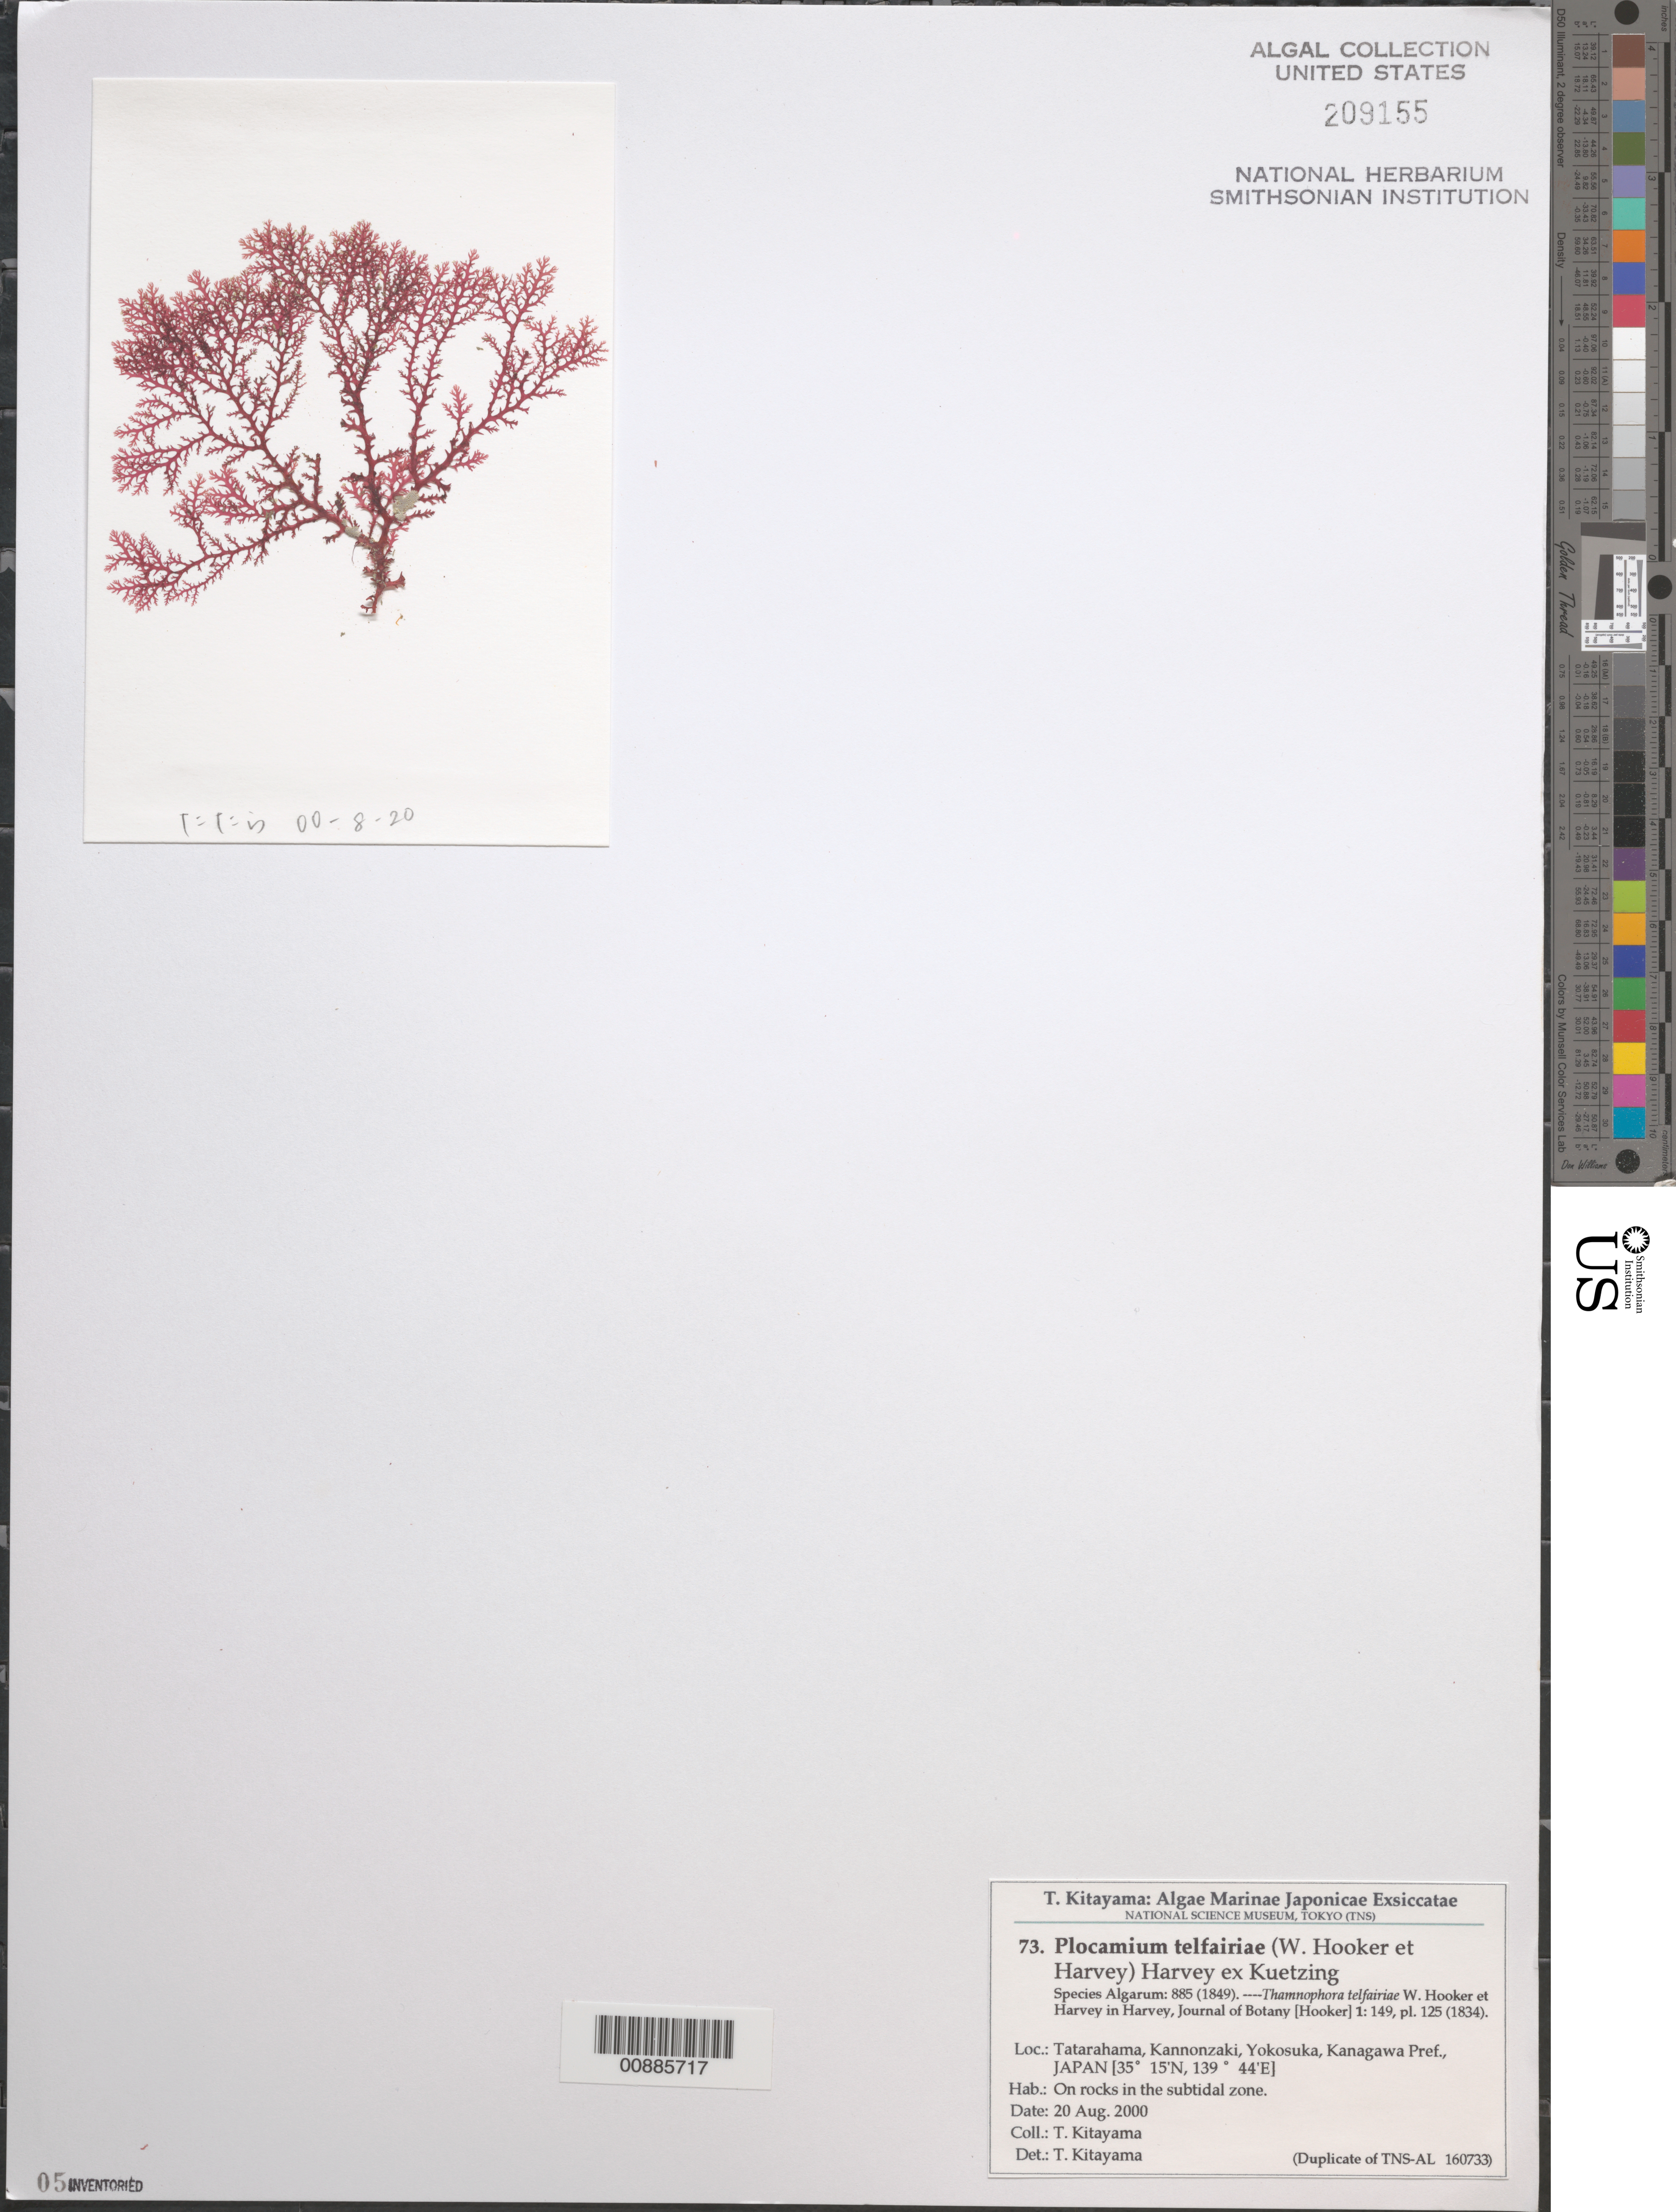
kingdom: Plantae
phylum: Rhodophyta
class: Florideophyceae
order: Plocamiales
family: Plocamiaceae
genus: Plocamium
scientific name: Plocamium telfairiae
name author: (Hook. & Harv.) Harv. ex Kütz.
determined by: Kitayama, T.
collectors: T. Kitayama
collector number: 73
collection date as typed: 20 Aug 2000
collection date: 2000-08-20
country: Japan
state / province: Kanagawa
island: Honshu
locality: Tatarahama, Kannonzaki, Yokosuka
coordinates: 35 15' N, 139 44' E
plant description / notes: Kitayama, T., Algae Marinae Japonicae Exsiccatae, Fasc. III (Nos. 51-75)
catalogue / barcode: US 209155